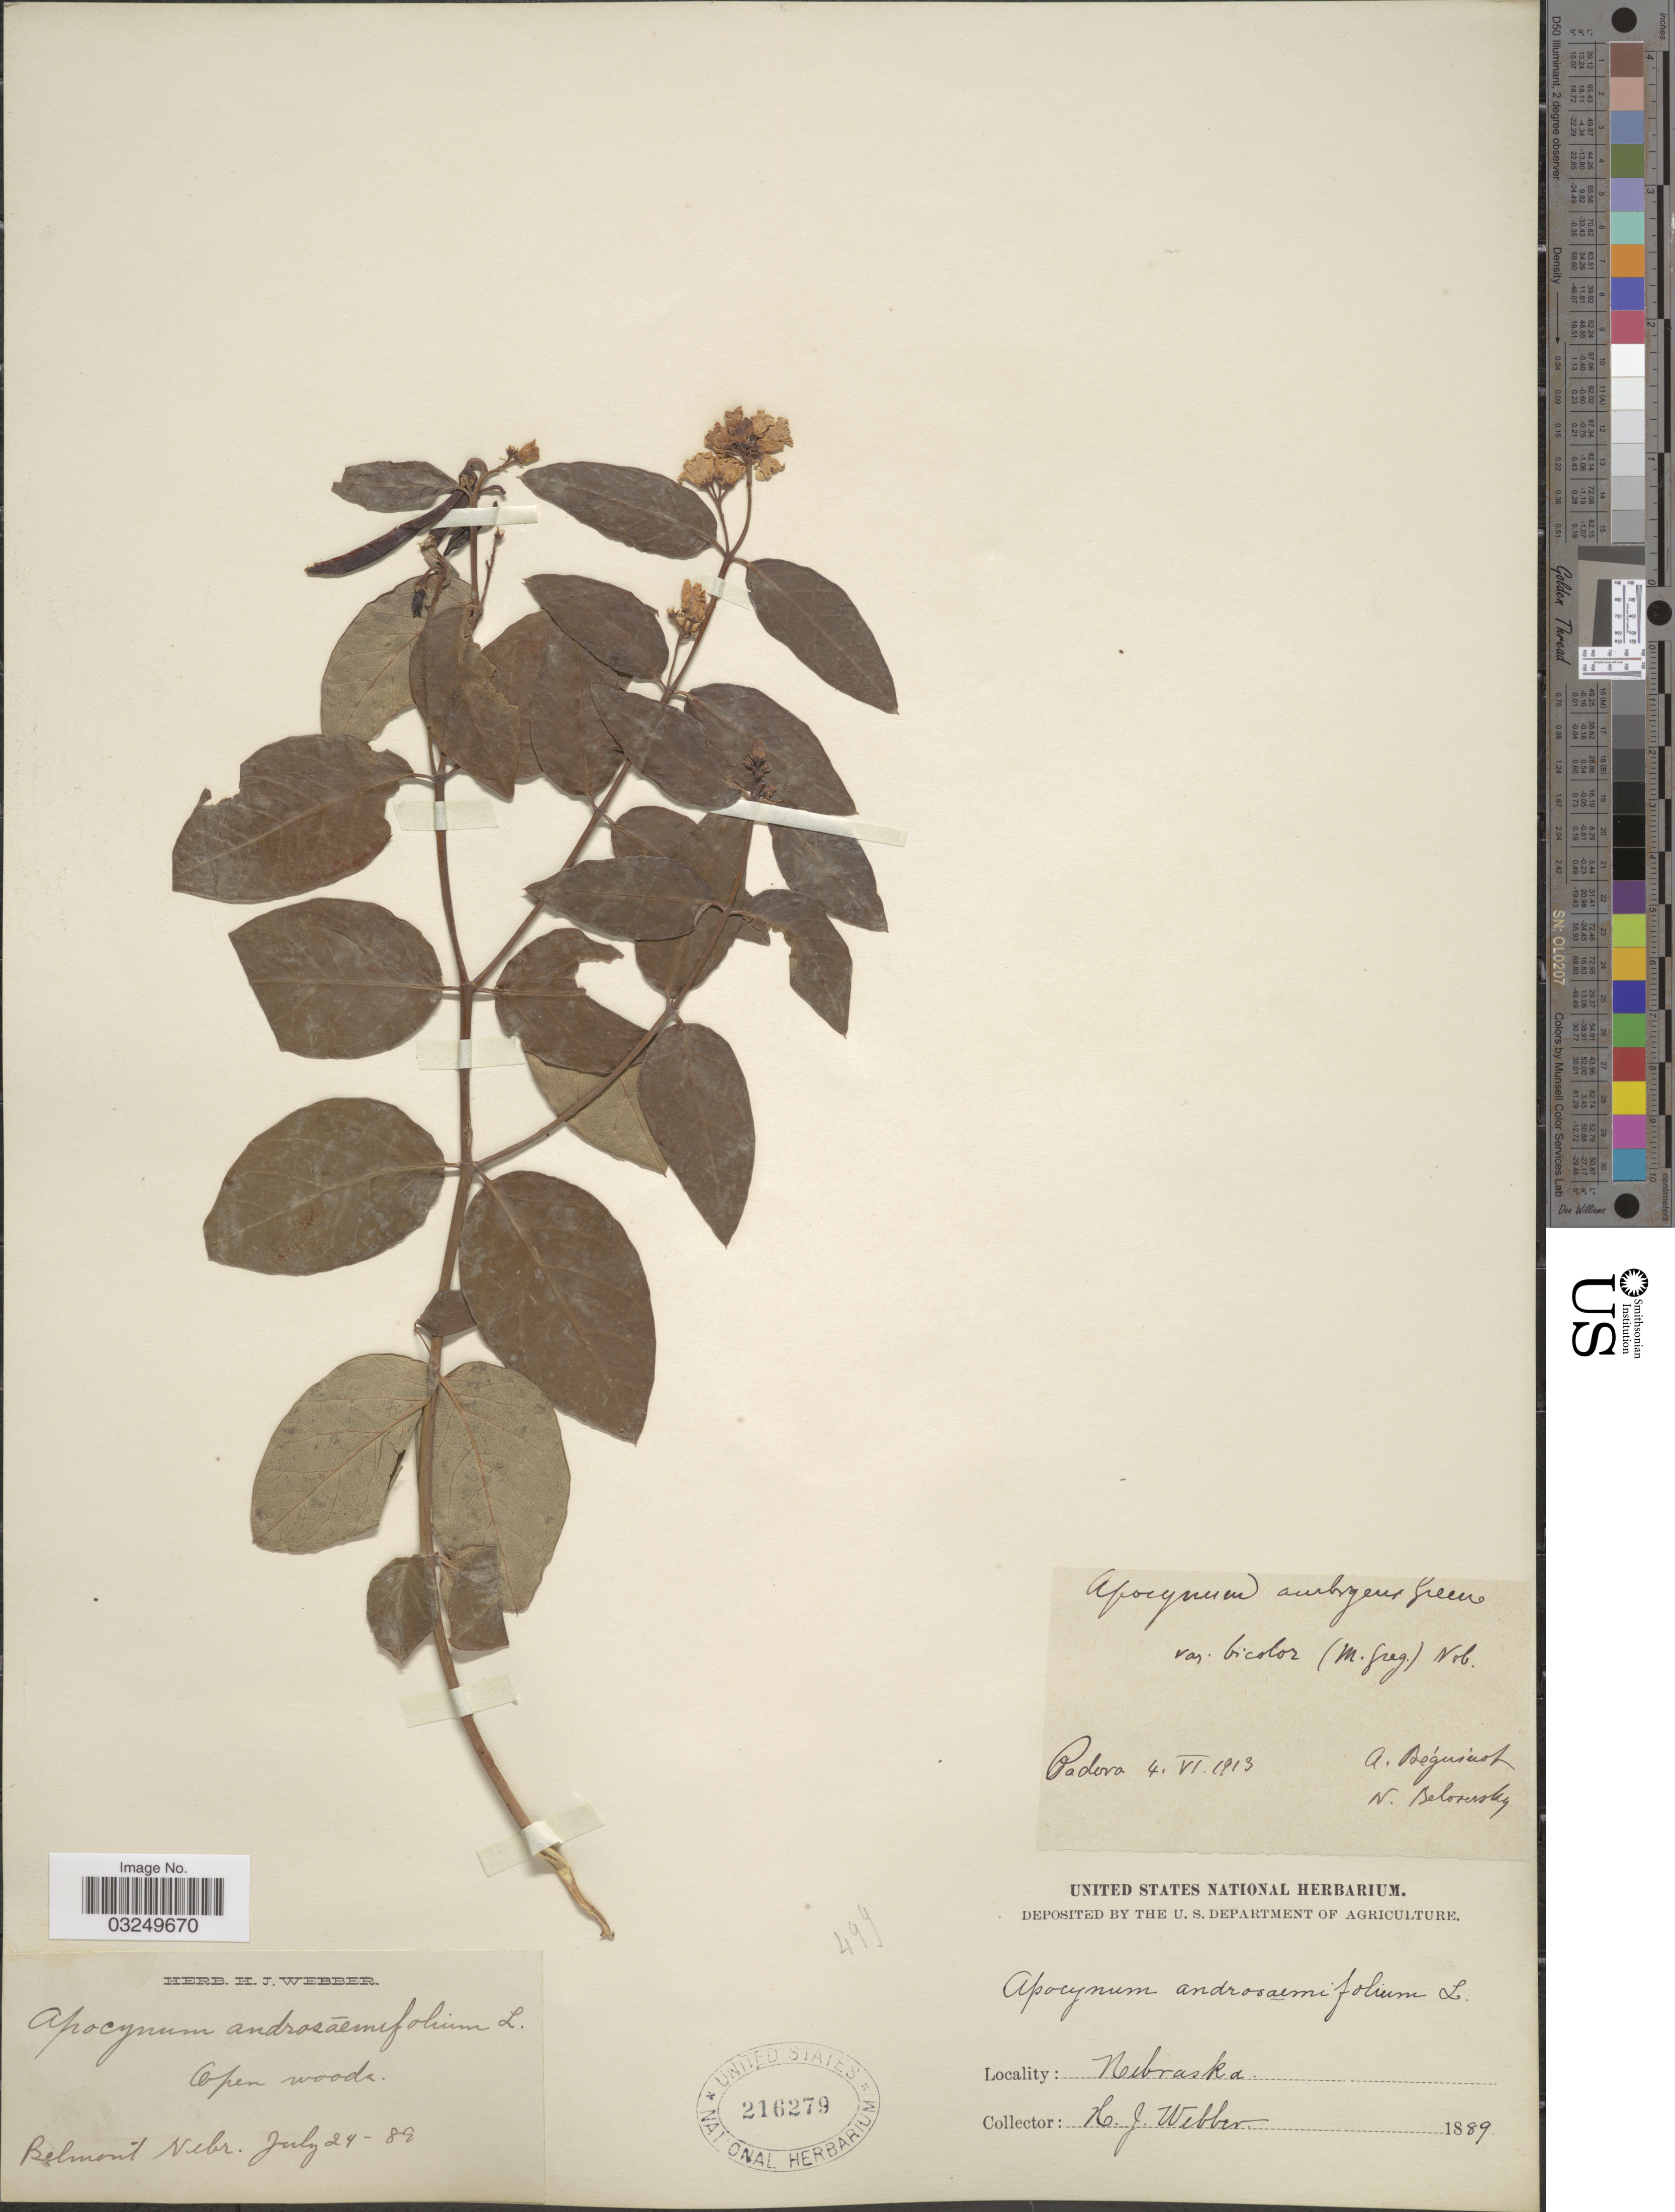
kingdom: Plantae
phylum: Tracheophyta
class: Magnoliopsida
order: Gentianales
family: Apocynaceae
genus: Apocynum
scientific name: Apocynum bicolor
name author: E.A. McGregor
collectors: H. Webber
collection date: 1889-07-24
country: United States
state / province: Nebraska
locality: Belmont.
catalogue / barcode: US 216279